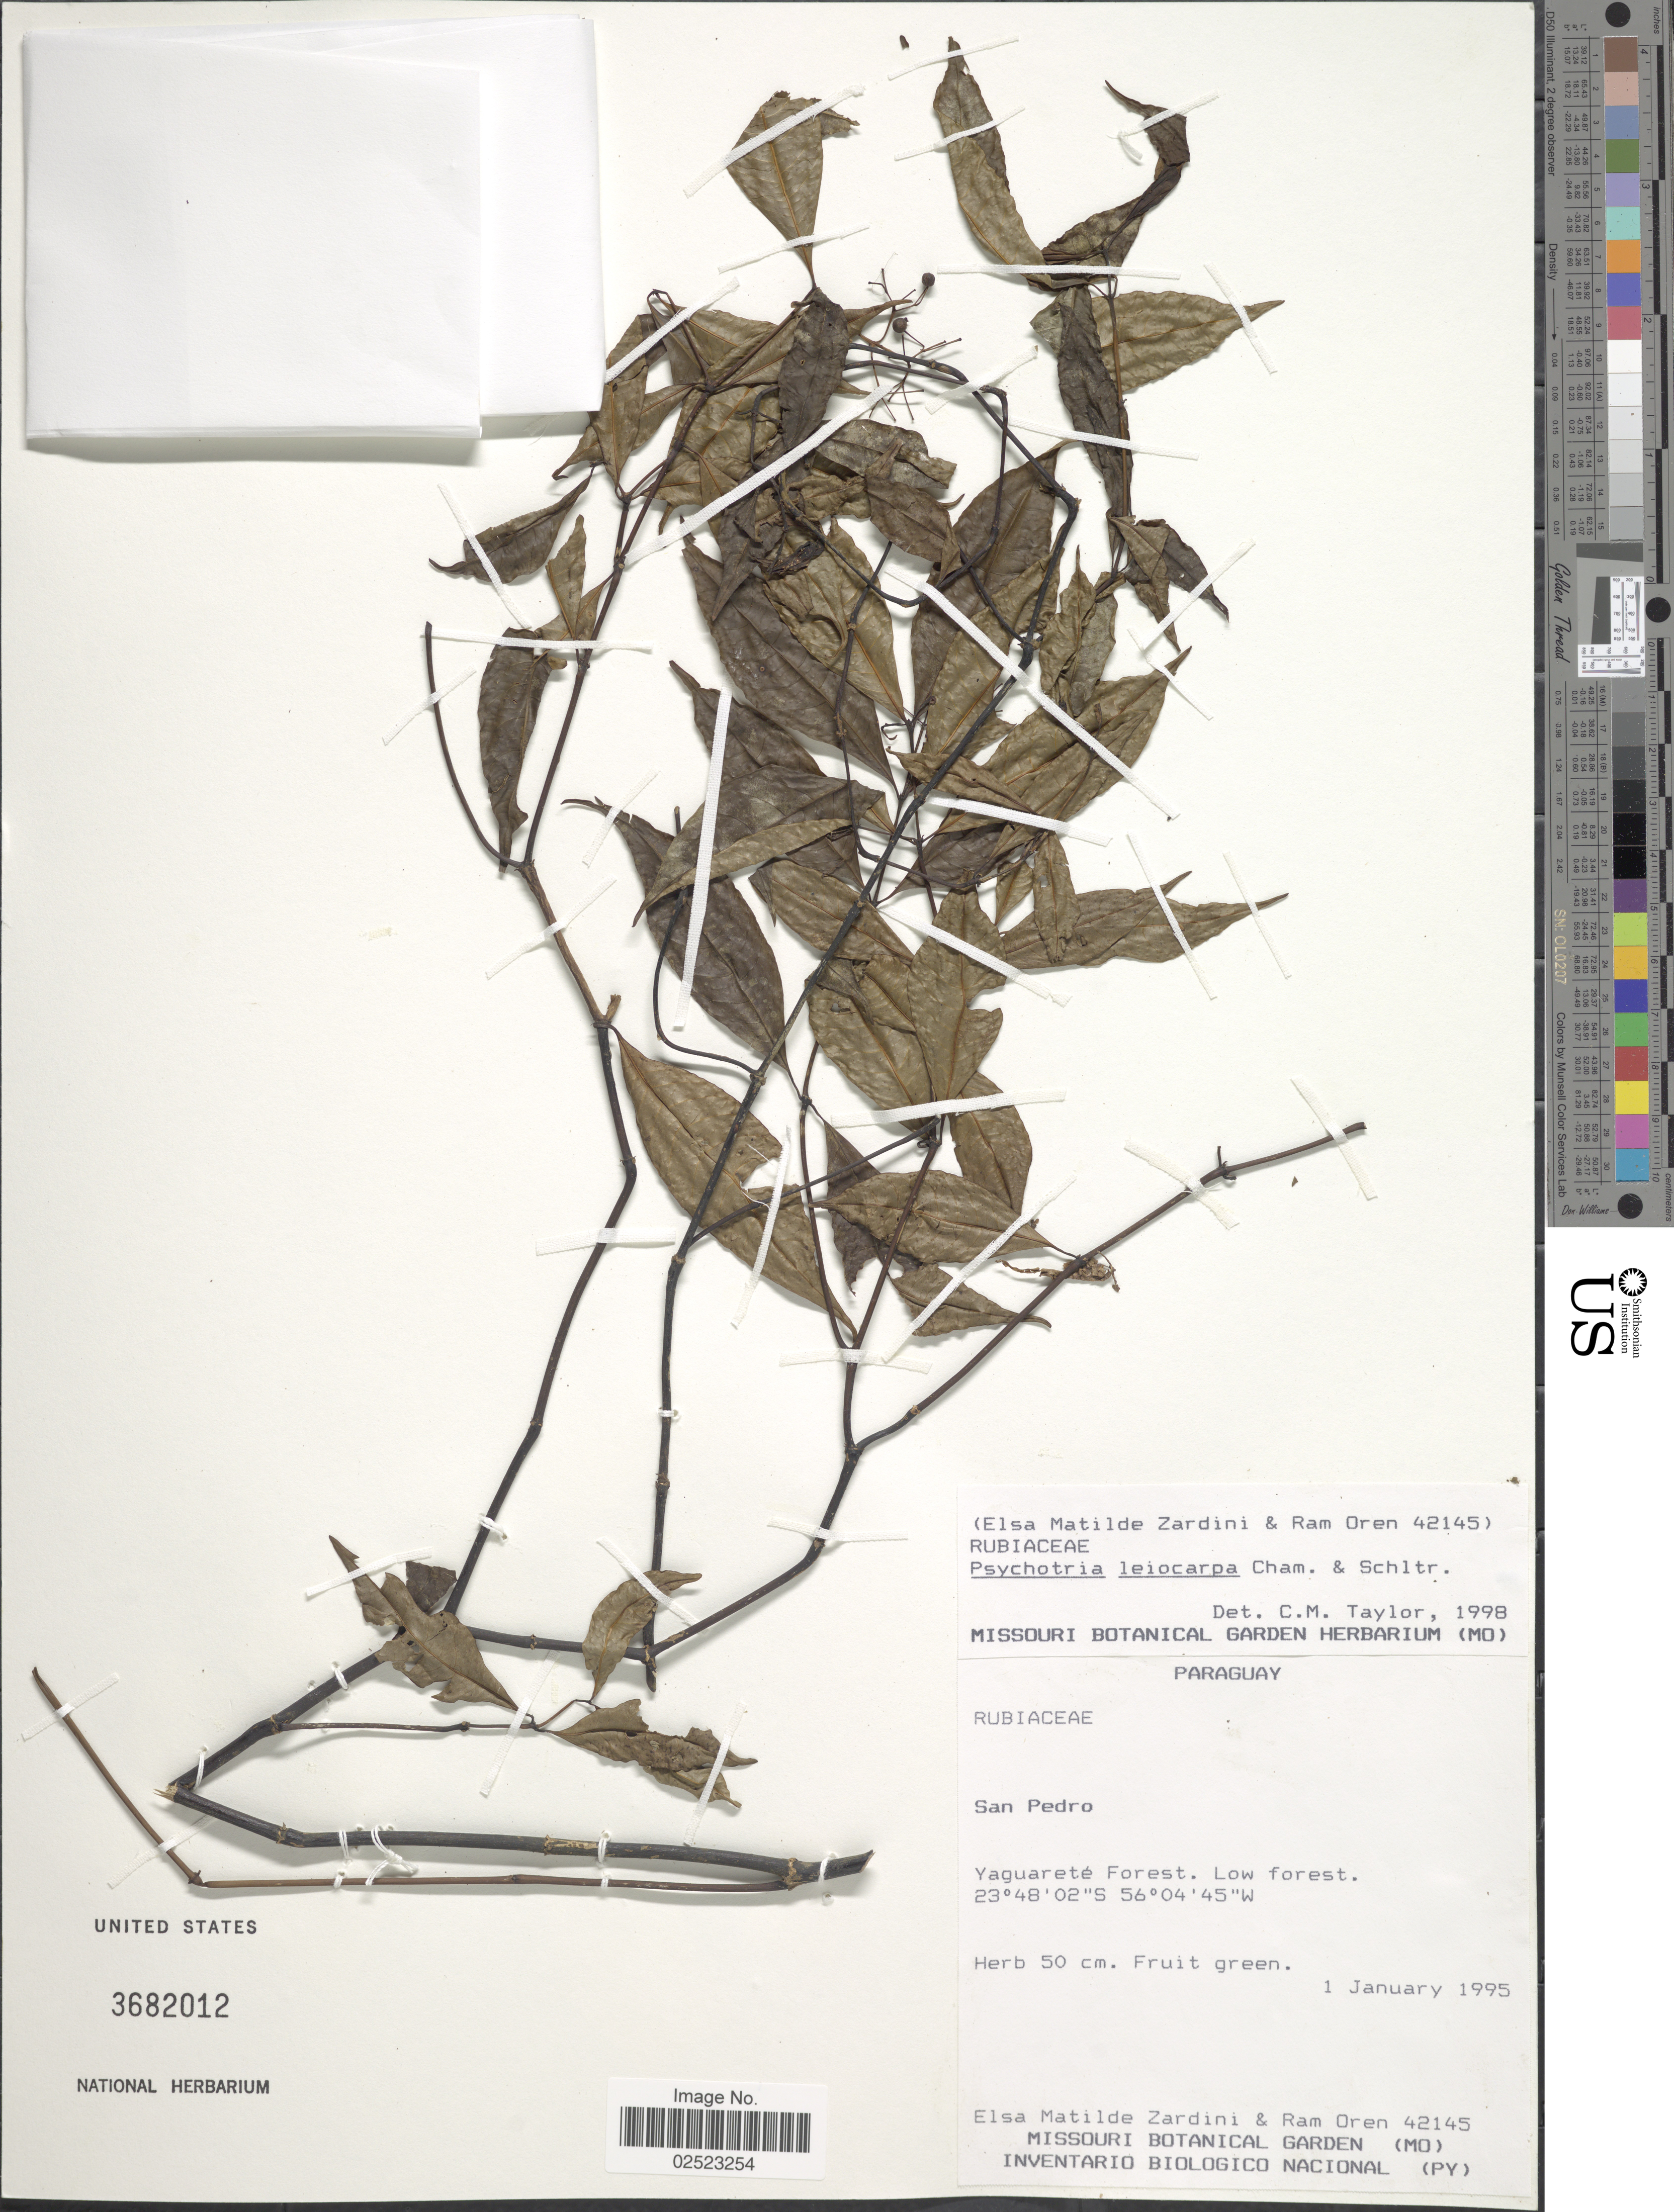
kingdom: Plantae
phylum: Tracheophyta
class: Magnoliopsida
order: Gentianales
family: Rubiaceae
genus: Psychotria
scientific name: Psychotria leiocarpa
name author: Cham. & Schltdl.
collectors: E. M. Zardini & R. Oren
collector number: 42145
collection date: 1995-01-01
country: Paraguay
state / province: San Pedro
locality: Yaguareté Forest. Low forest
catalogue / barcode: US 3682012